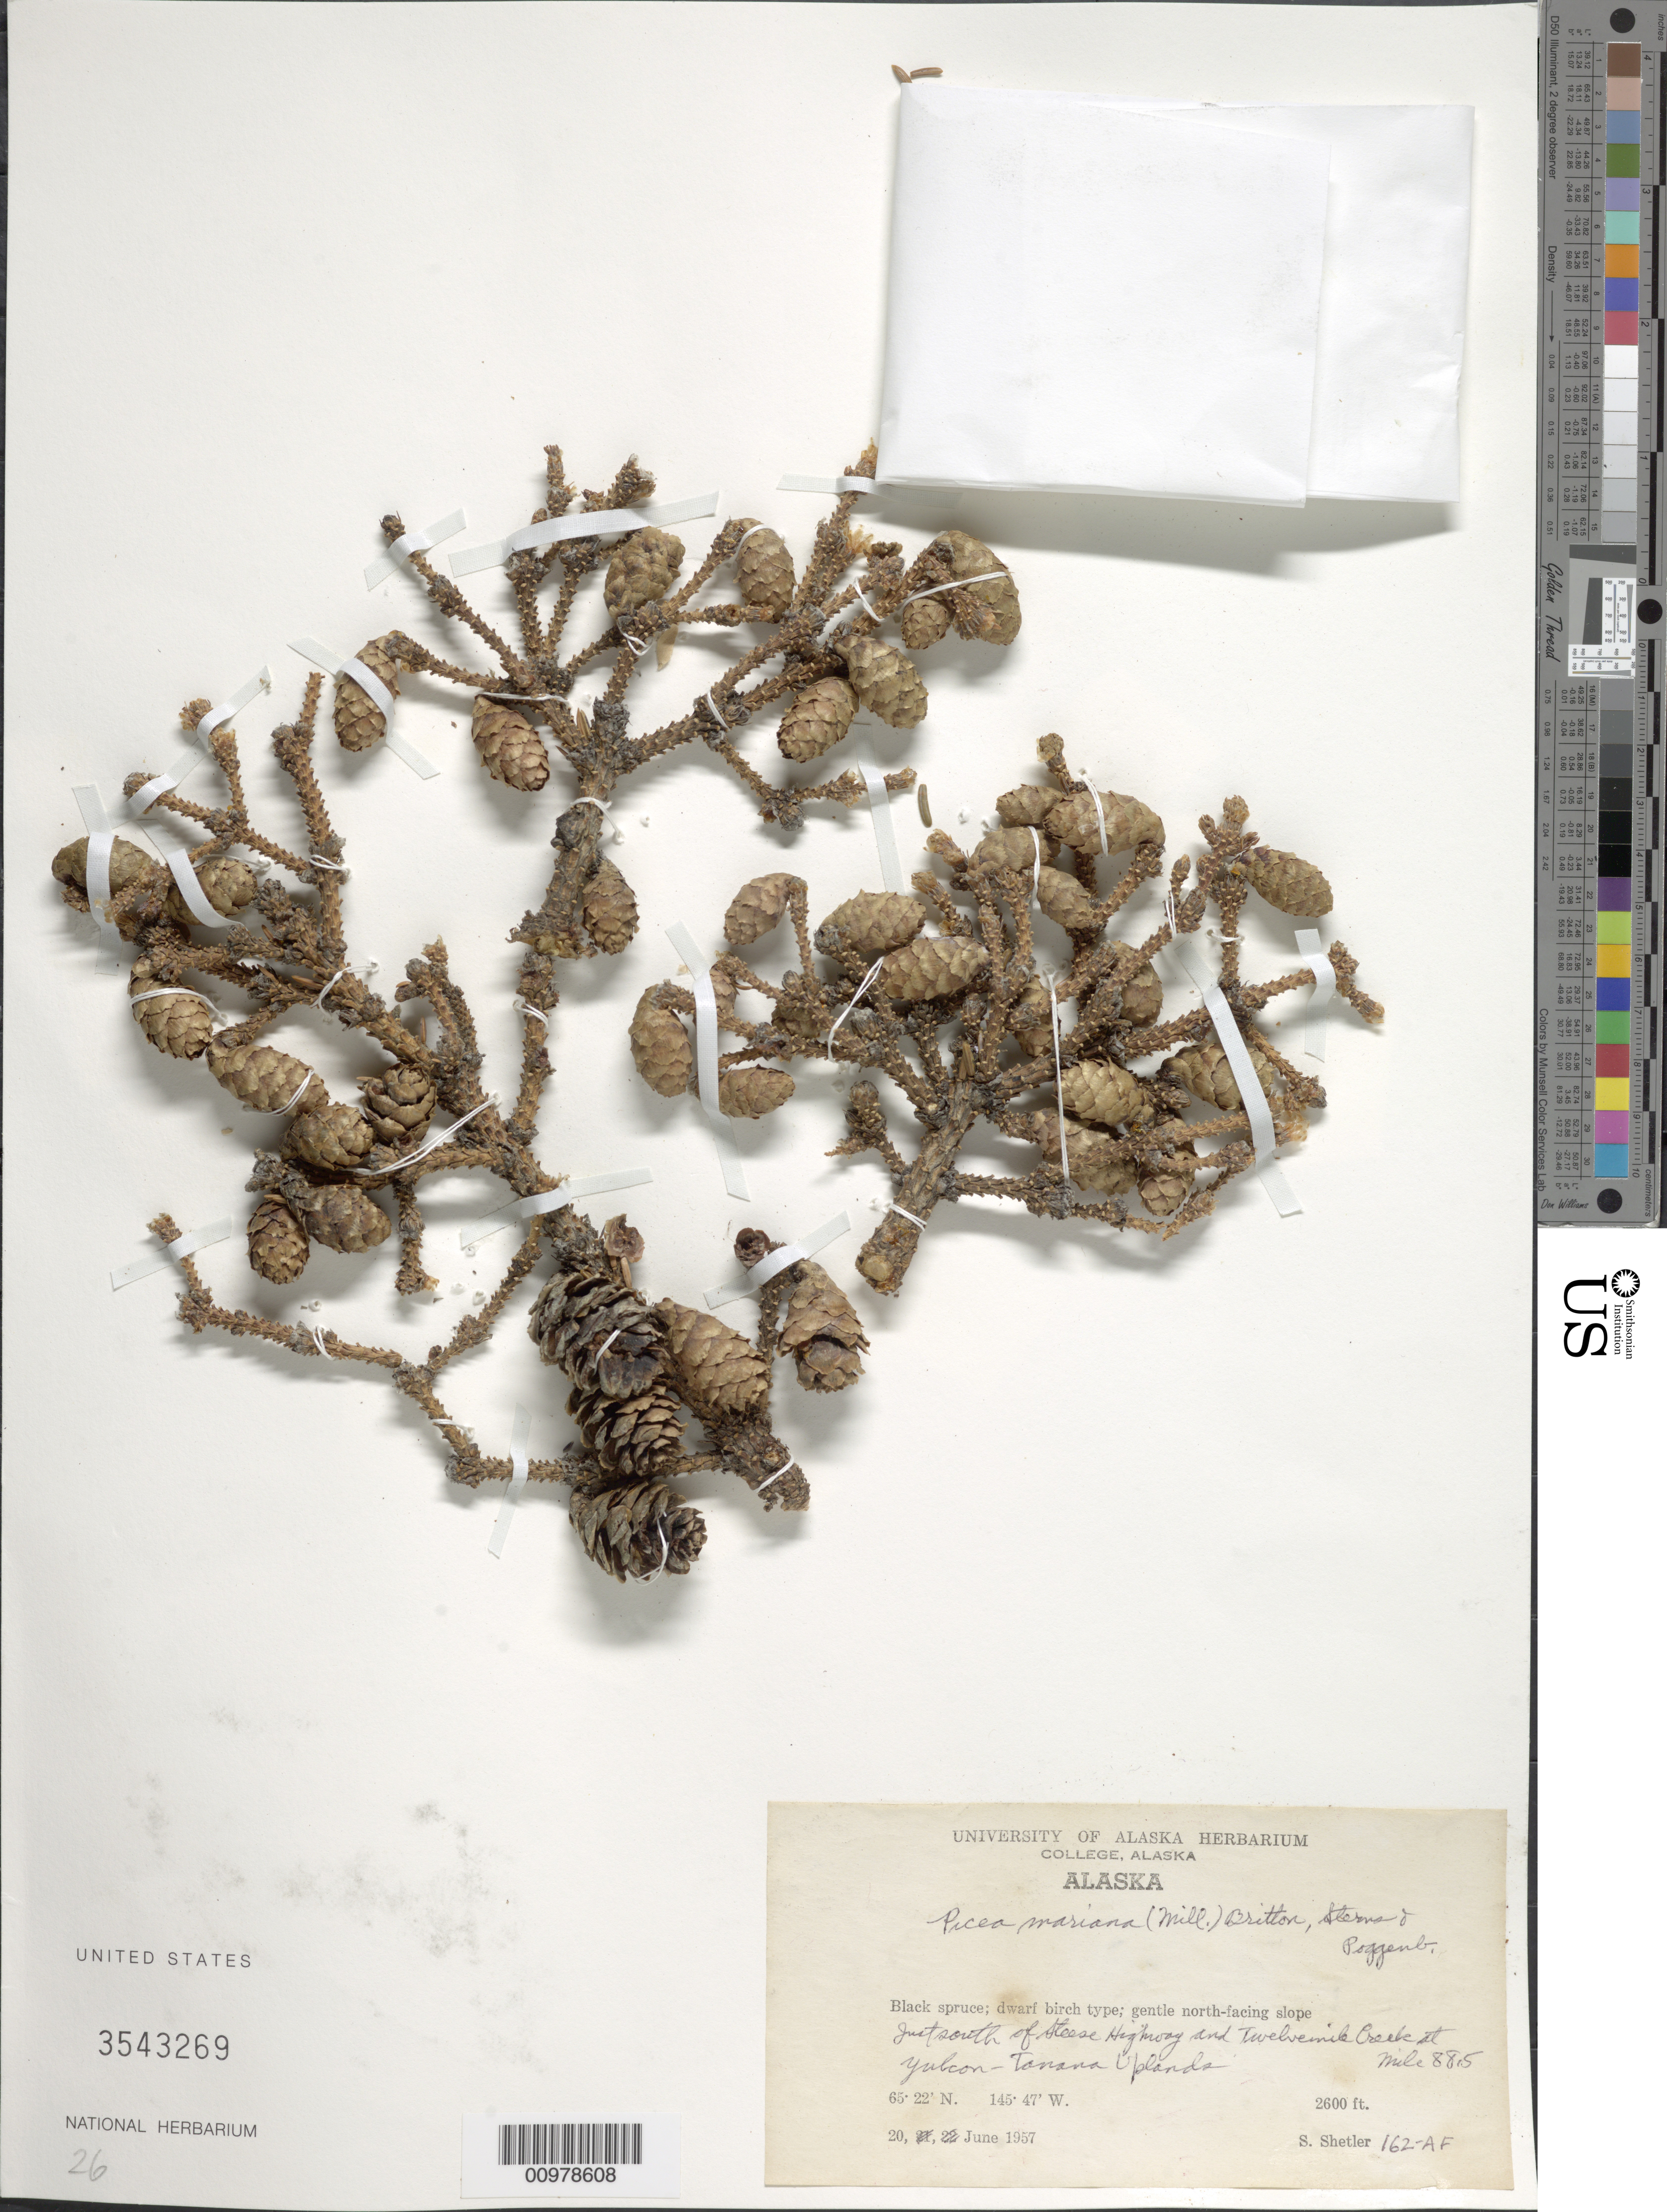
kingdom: Plantae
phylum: Tracheophyta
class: Pinopsida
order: Pinales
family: Pinaceae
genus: Picea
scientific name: Picea mariana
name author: (Mill.) Britton, Stearns & Poggenb.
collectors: S. Shetler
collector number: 162-AF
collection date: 1957-09-20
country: United States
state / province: Alaska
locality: Just south of Stesse Highway and Twelvemile Creek St. Yulcon- Tonona Uplands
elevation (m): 792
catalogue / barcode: US 3543269